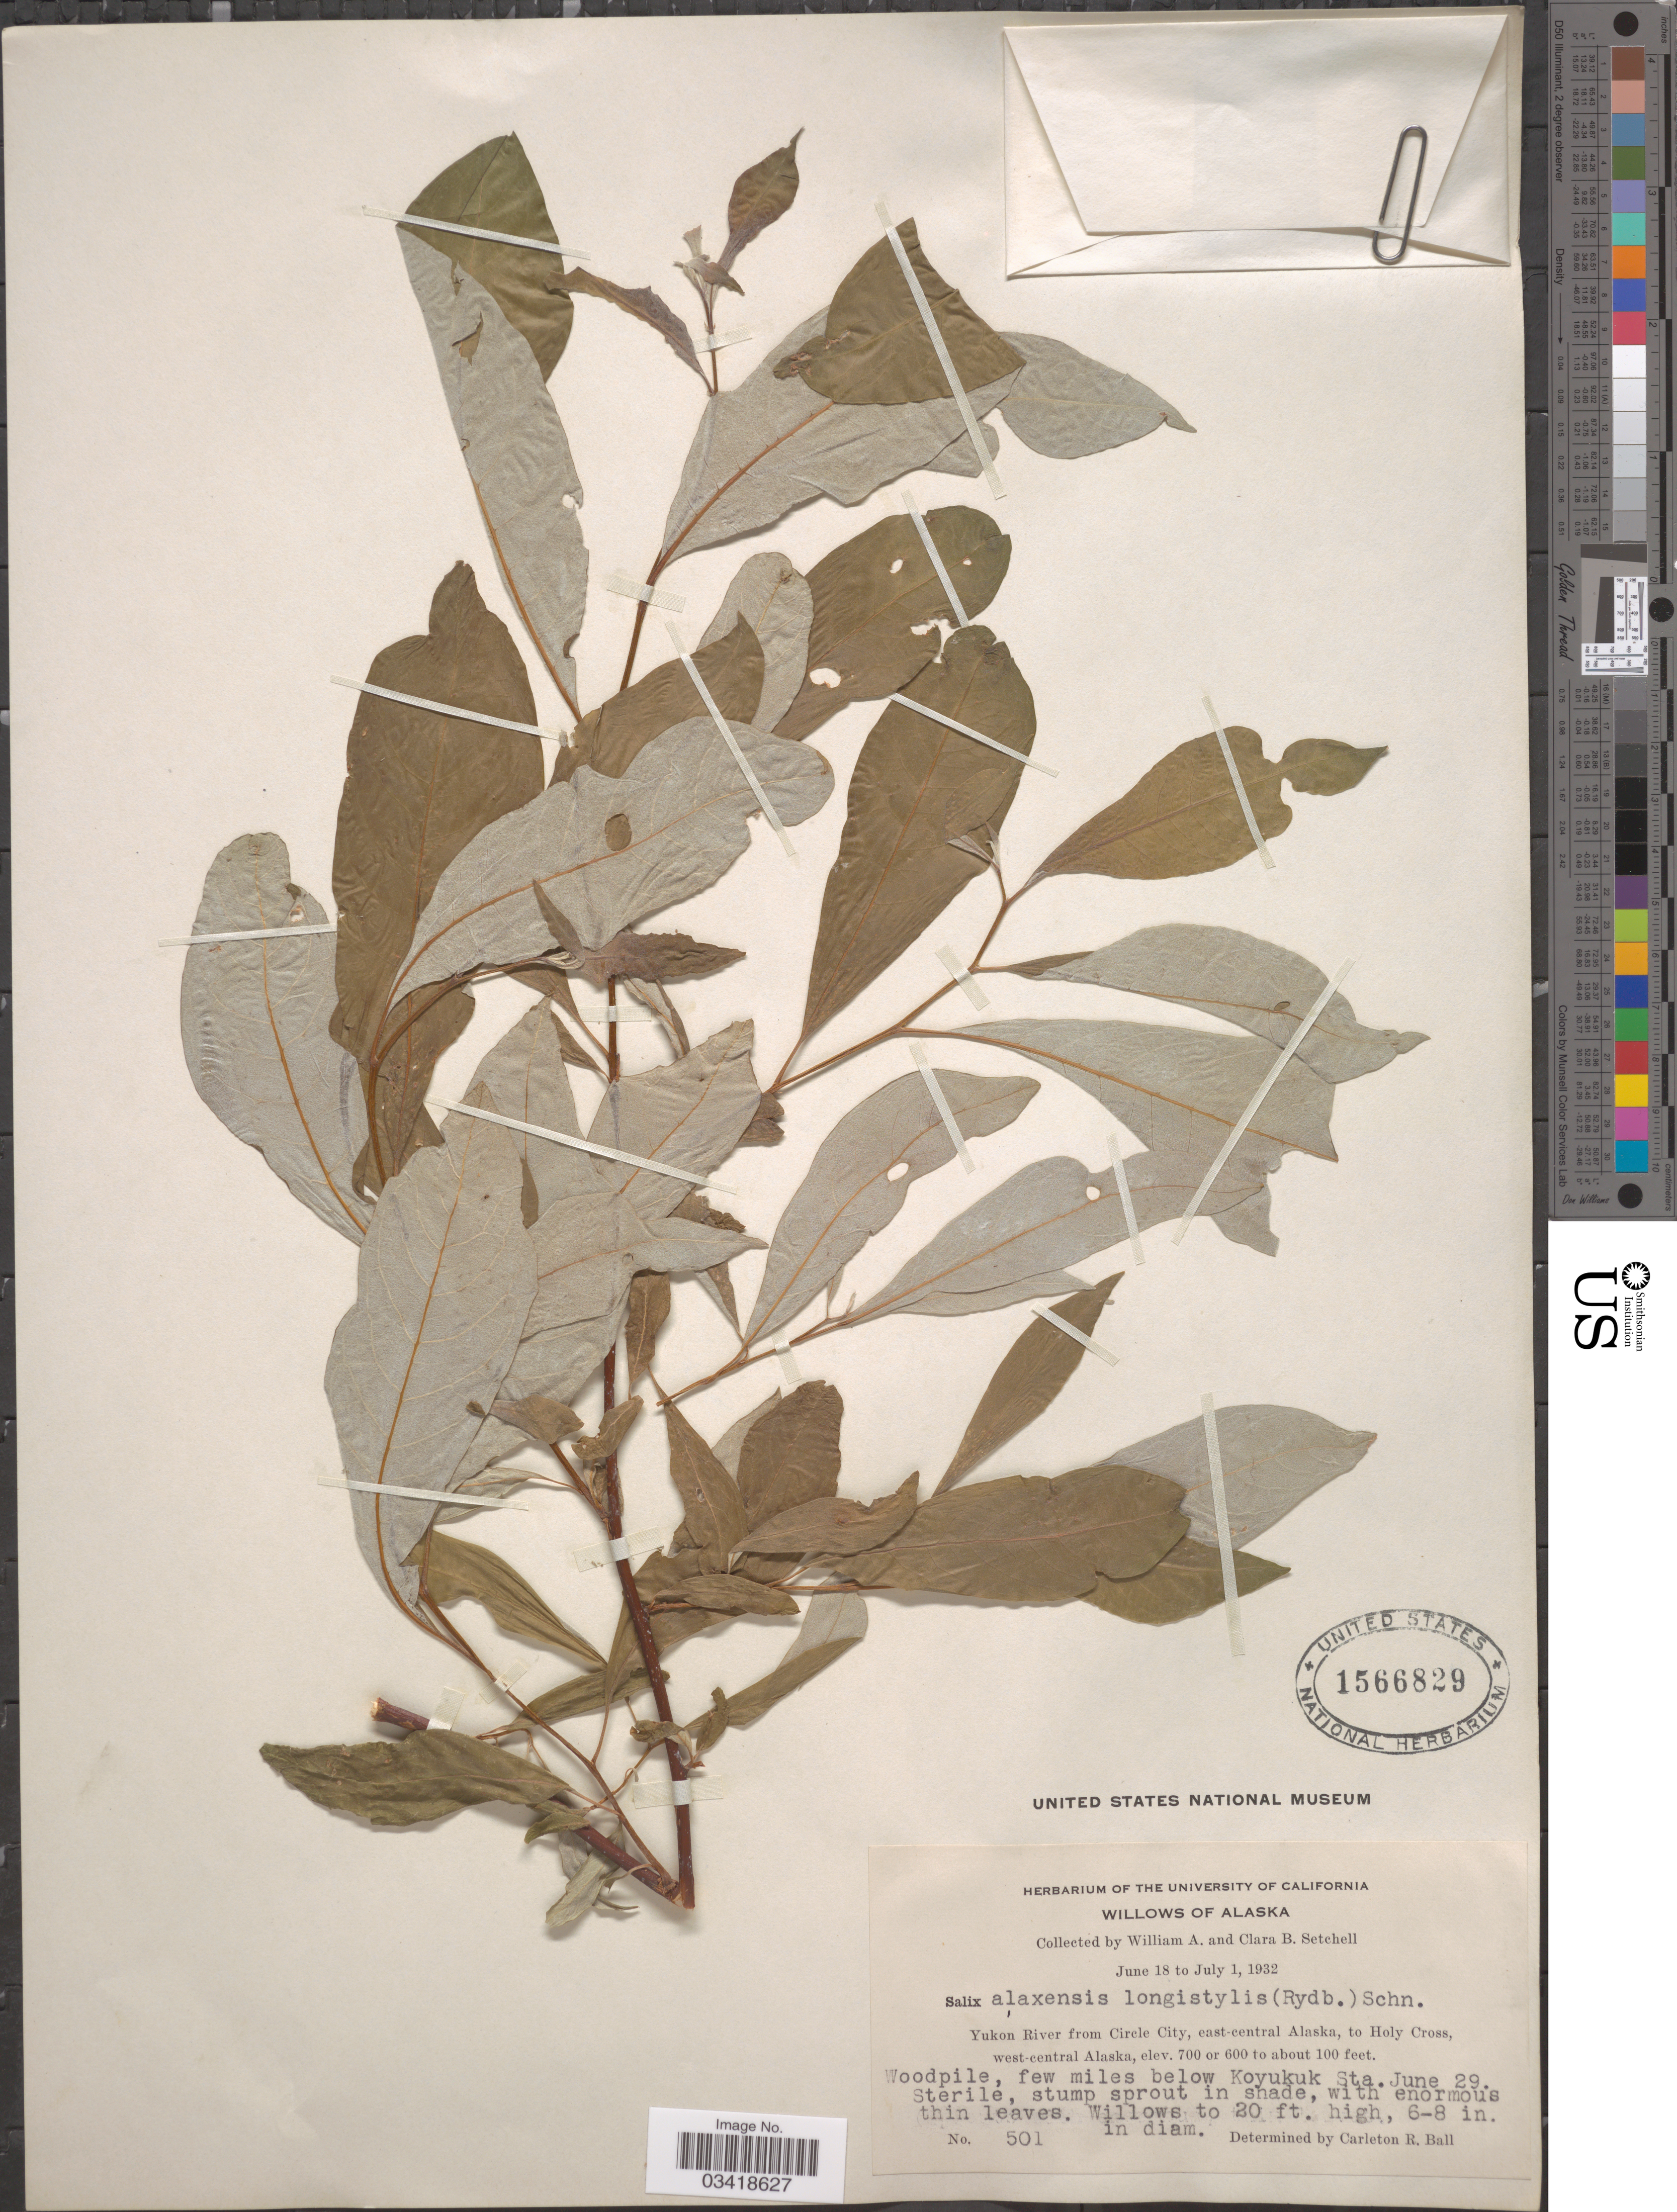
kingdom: Plantae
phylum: Tracheophyta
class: Magnoliopsida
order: Malpighiales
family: Salicaceae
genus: Salix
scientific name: Salix alaxensis var. longistylis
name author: (Rydb.) C.K. Schneid.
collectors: W. Setchell & C. B. Setchell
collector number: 501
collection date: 1932-06-29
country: United States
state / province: Alaska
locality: Yukon River from Circle City, east-central Alaska, to Holy Cross, west-central Alaska. Few miles below Koyukuk Sta.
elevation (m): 30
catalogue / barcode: US 1566829